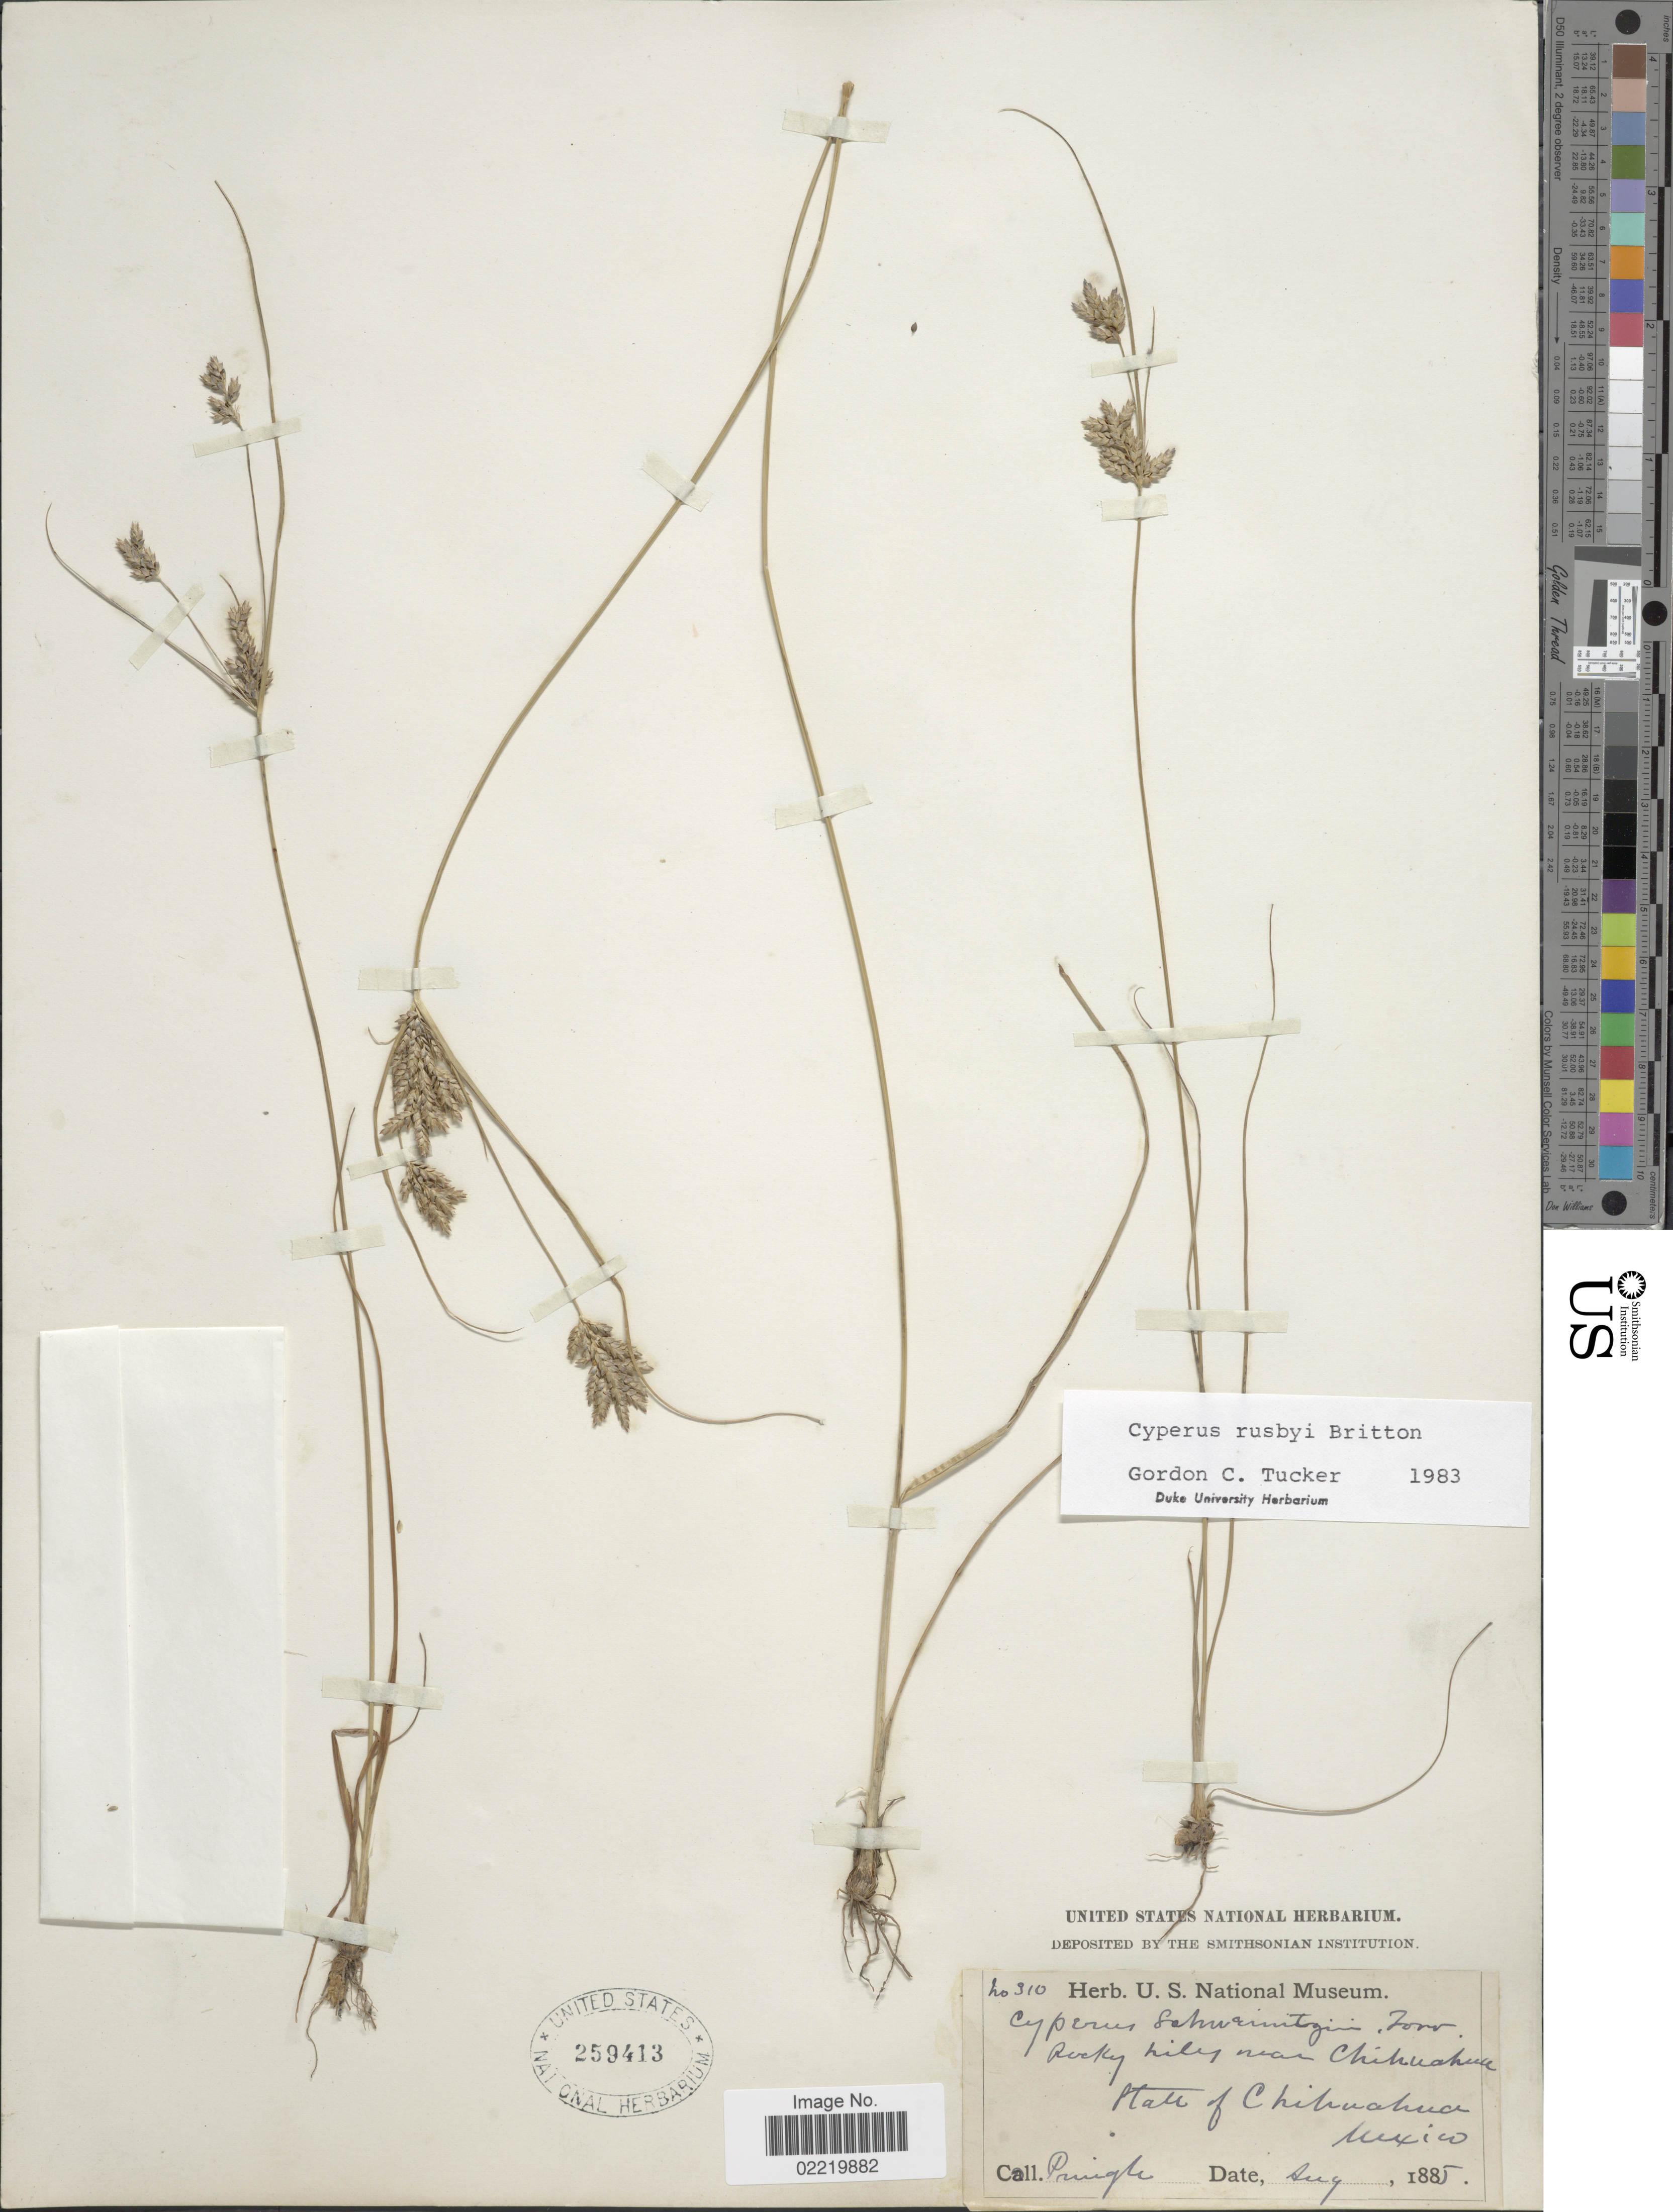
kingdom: Plantae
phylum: Tracheophyta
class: Liliopsida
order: Poales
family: Cyperaceae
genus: Cyperus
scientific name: Cyperus sphaerolepis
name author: Boeckeler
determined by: Strong, Mark T., (BOT), Smithsonian Institution - National Museum of Natural History (UNITED STATES)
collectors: -- Pringle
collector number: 310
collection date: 1885-08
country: Mexico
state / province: Chihuahua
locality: Rocky hills near Chihuahua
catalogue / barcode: US 259413